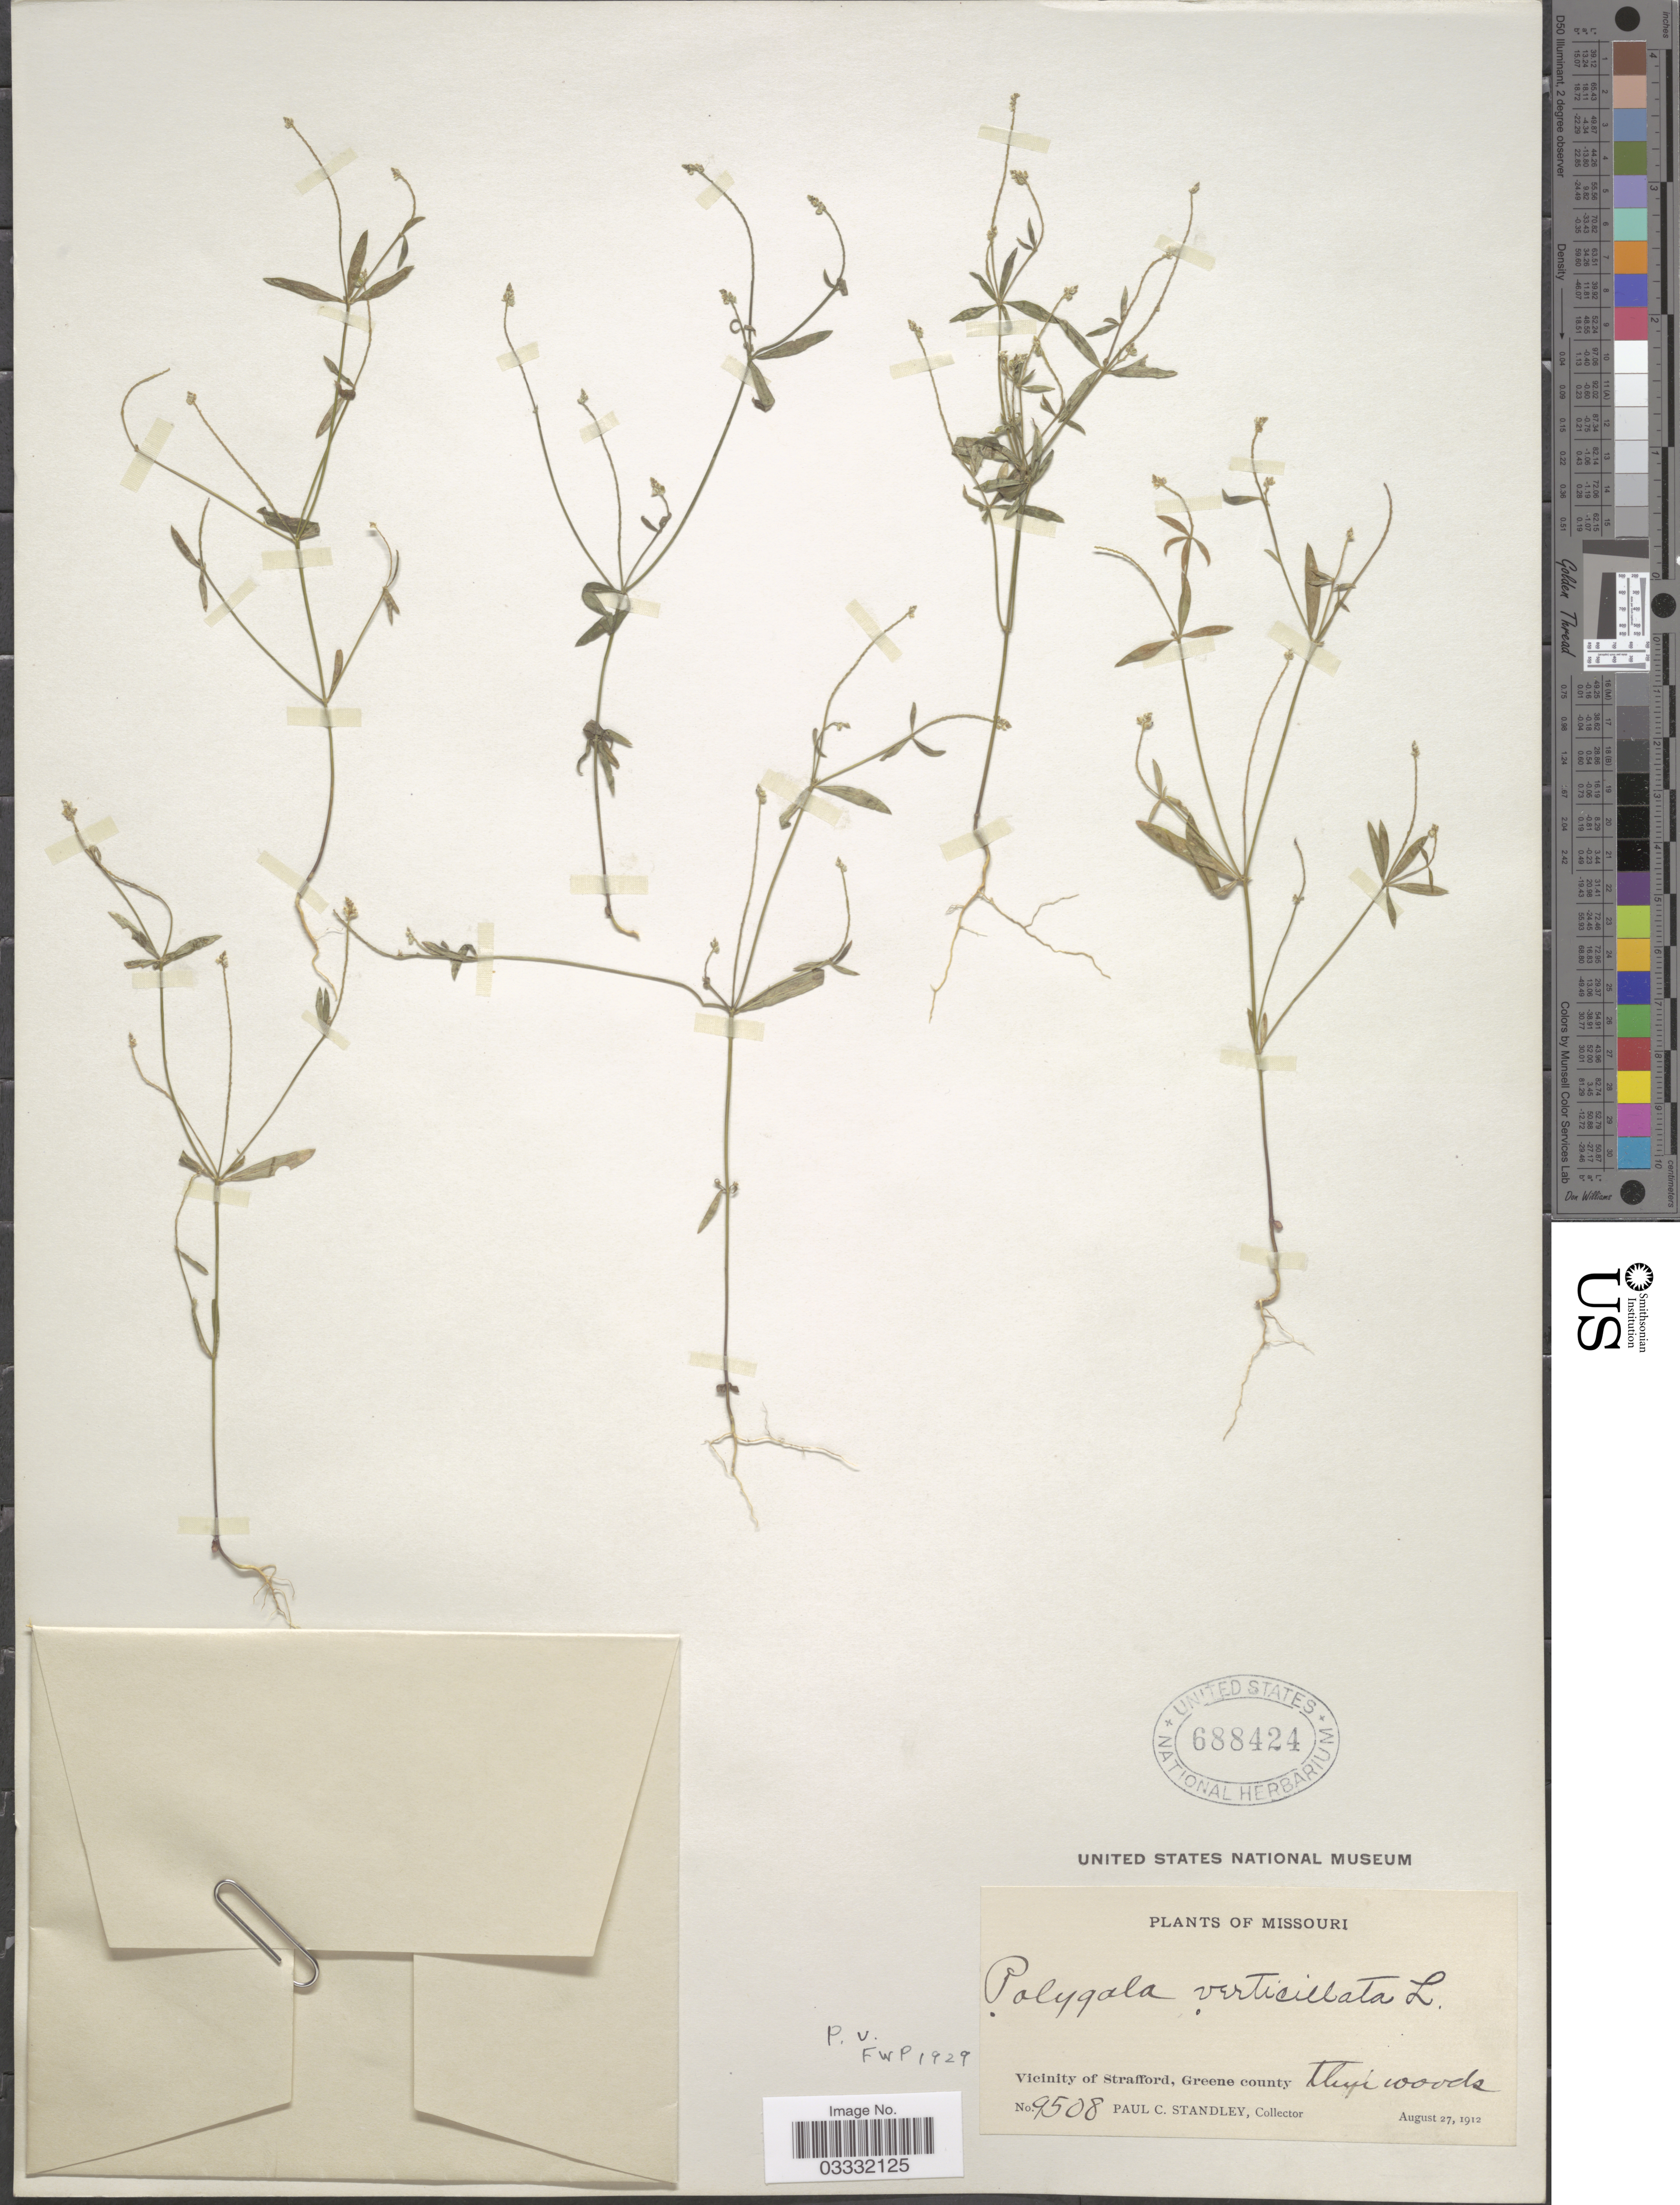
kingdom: Plantae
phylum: Tracheophyta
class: Magnoliopsida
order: Fabales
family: Polygalaceae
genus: Polygala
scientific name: Polygala verticillata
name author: L.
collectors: P. C. Standley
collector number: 9508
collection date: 1912-08-27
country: United States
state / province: Missouri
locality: Vicinity of Strafford, Greene county.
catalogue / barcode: US 688424